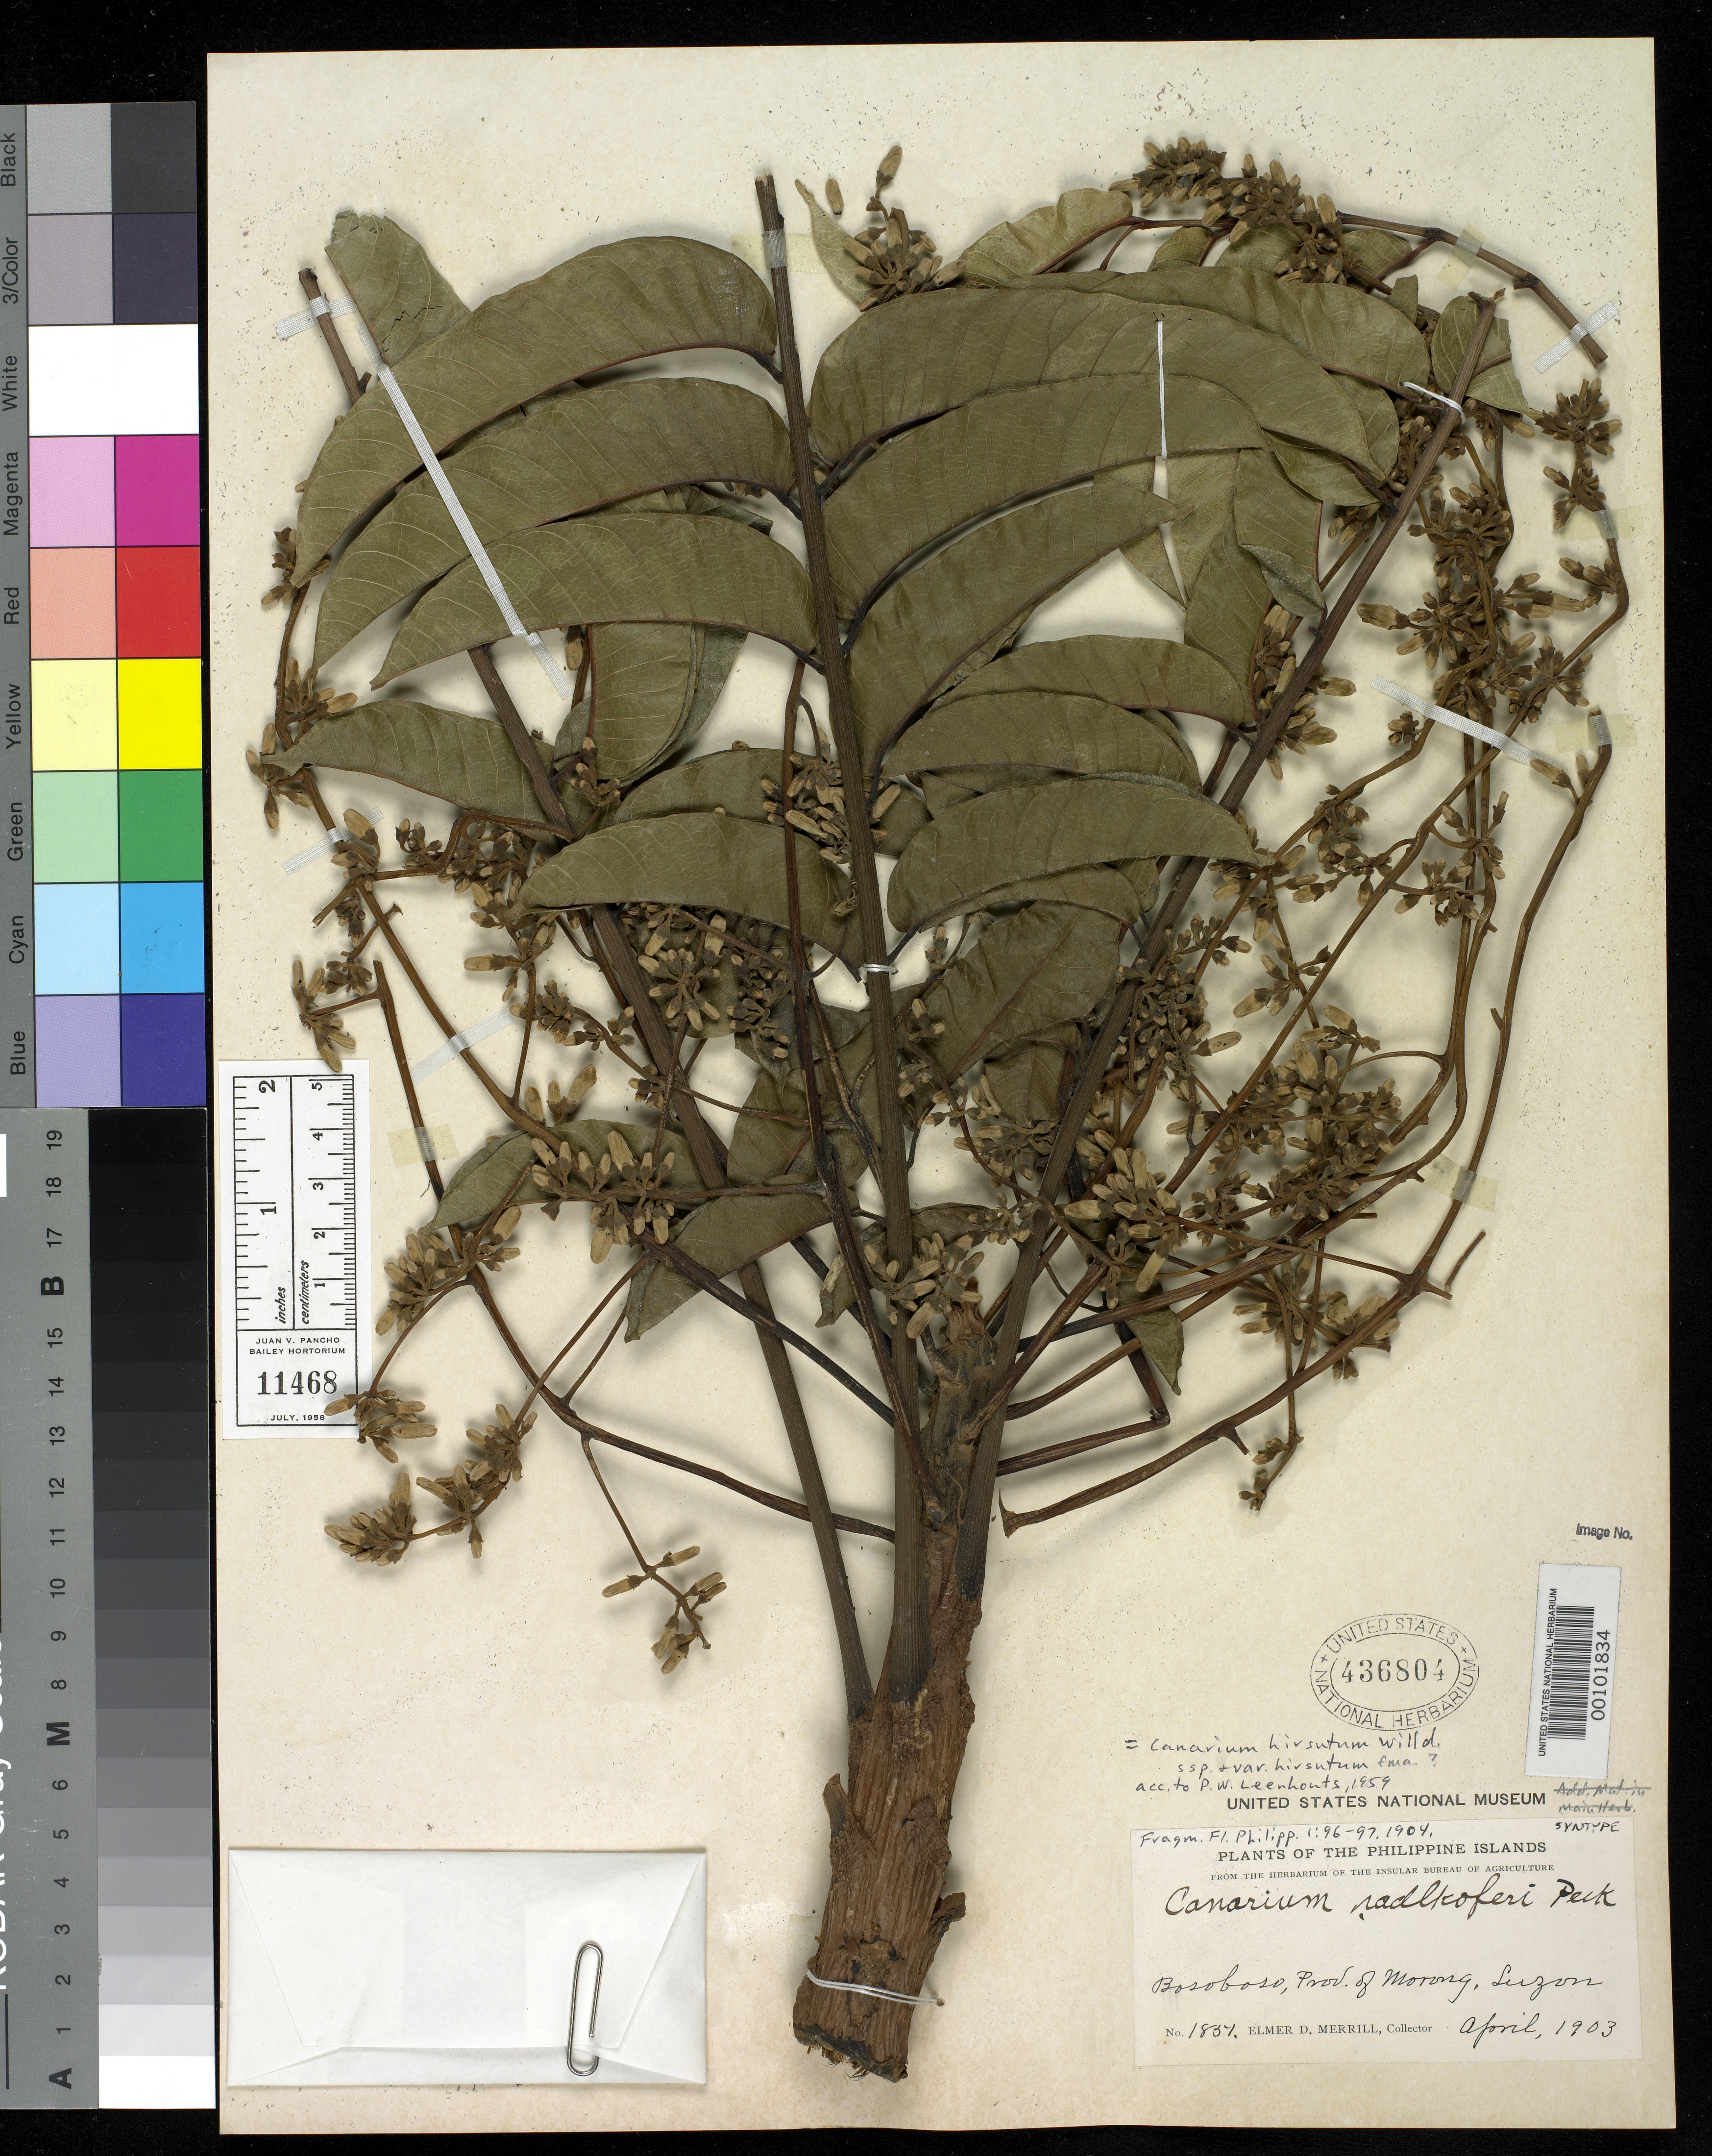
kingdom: Plantae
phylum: Tracheophyta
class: Magnoliopsida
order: Sapindales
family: Burseraceae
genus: Canarium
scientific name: Canarium radlkoferi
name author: Perkins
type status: Isosyntype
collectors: E. D. Merrill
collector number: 1851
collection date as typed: Apr 1903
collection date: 1903-04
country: Philippines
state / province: Calabarzon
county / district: Rizal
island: Luzon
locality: Bosoboso.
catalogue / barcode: US 436804